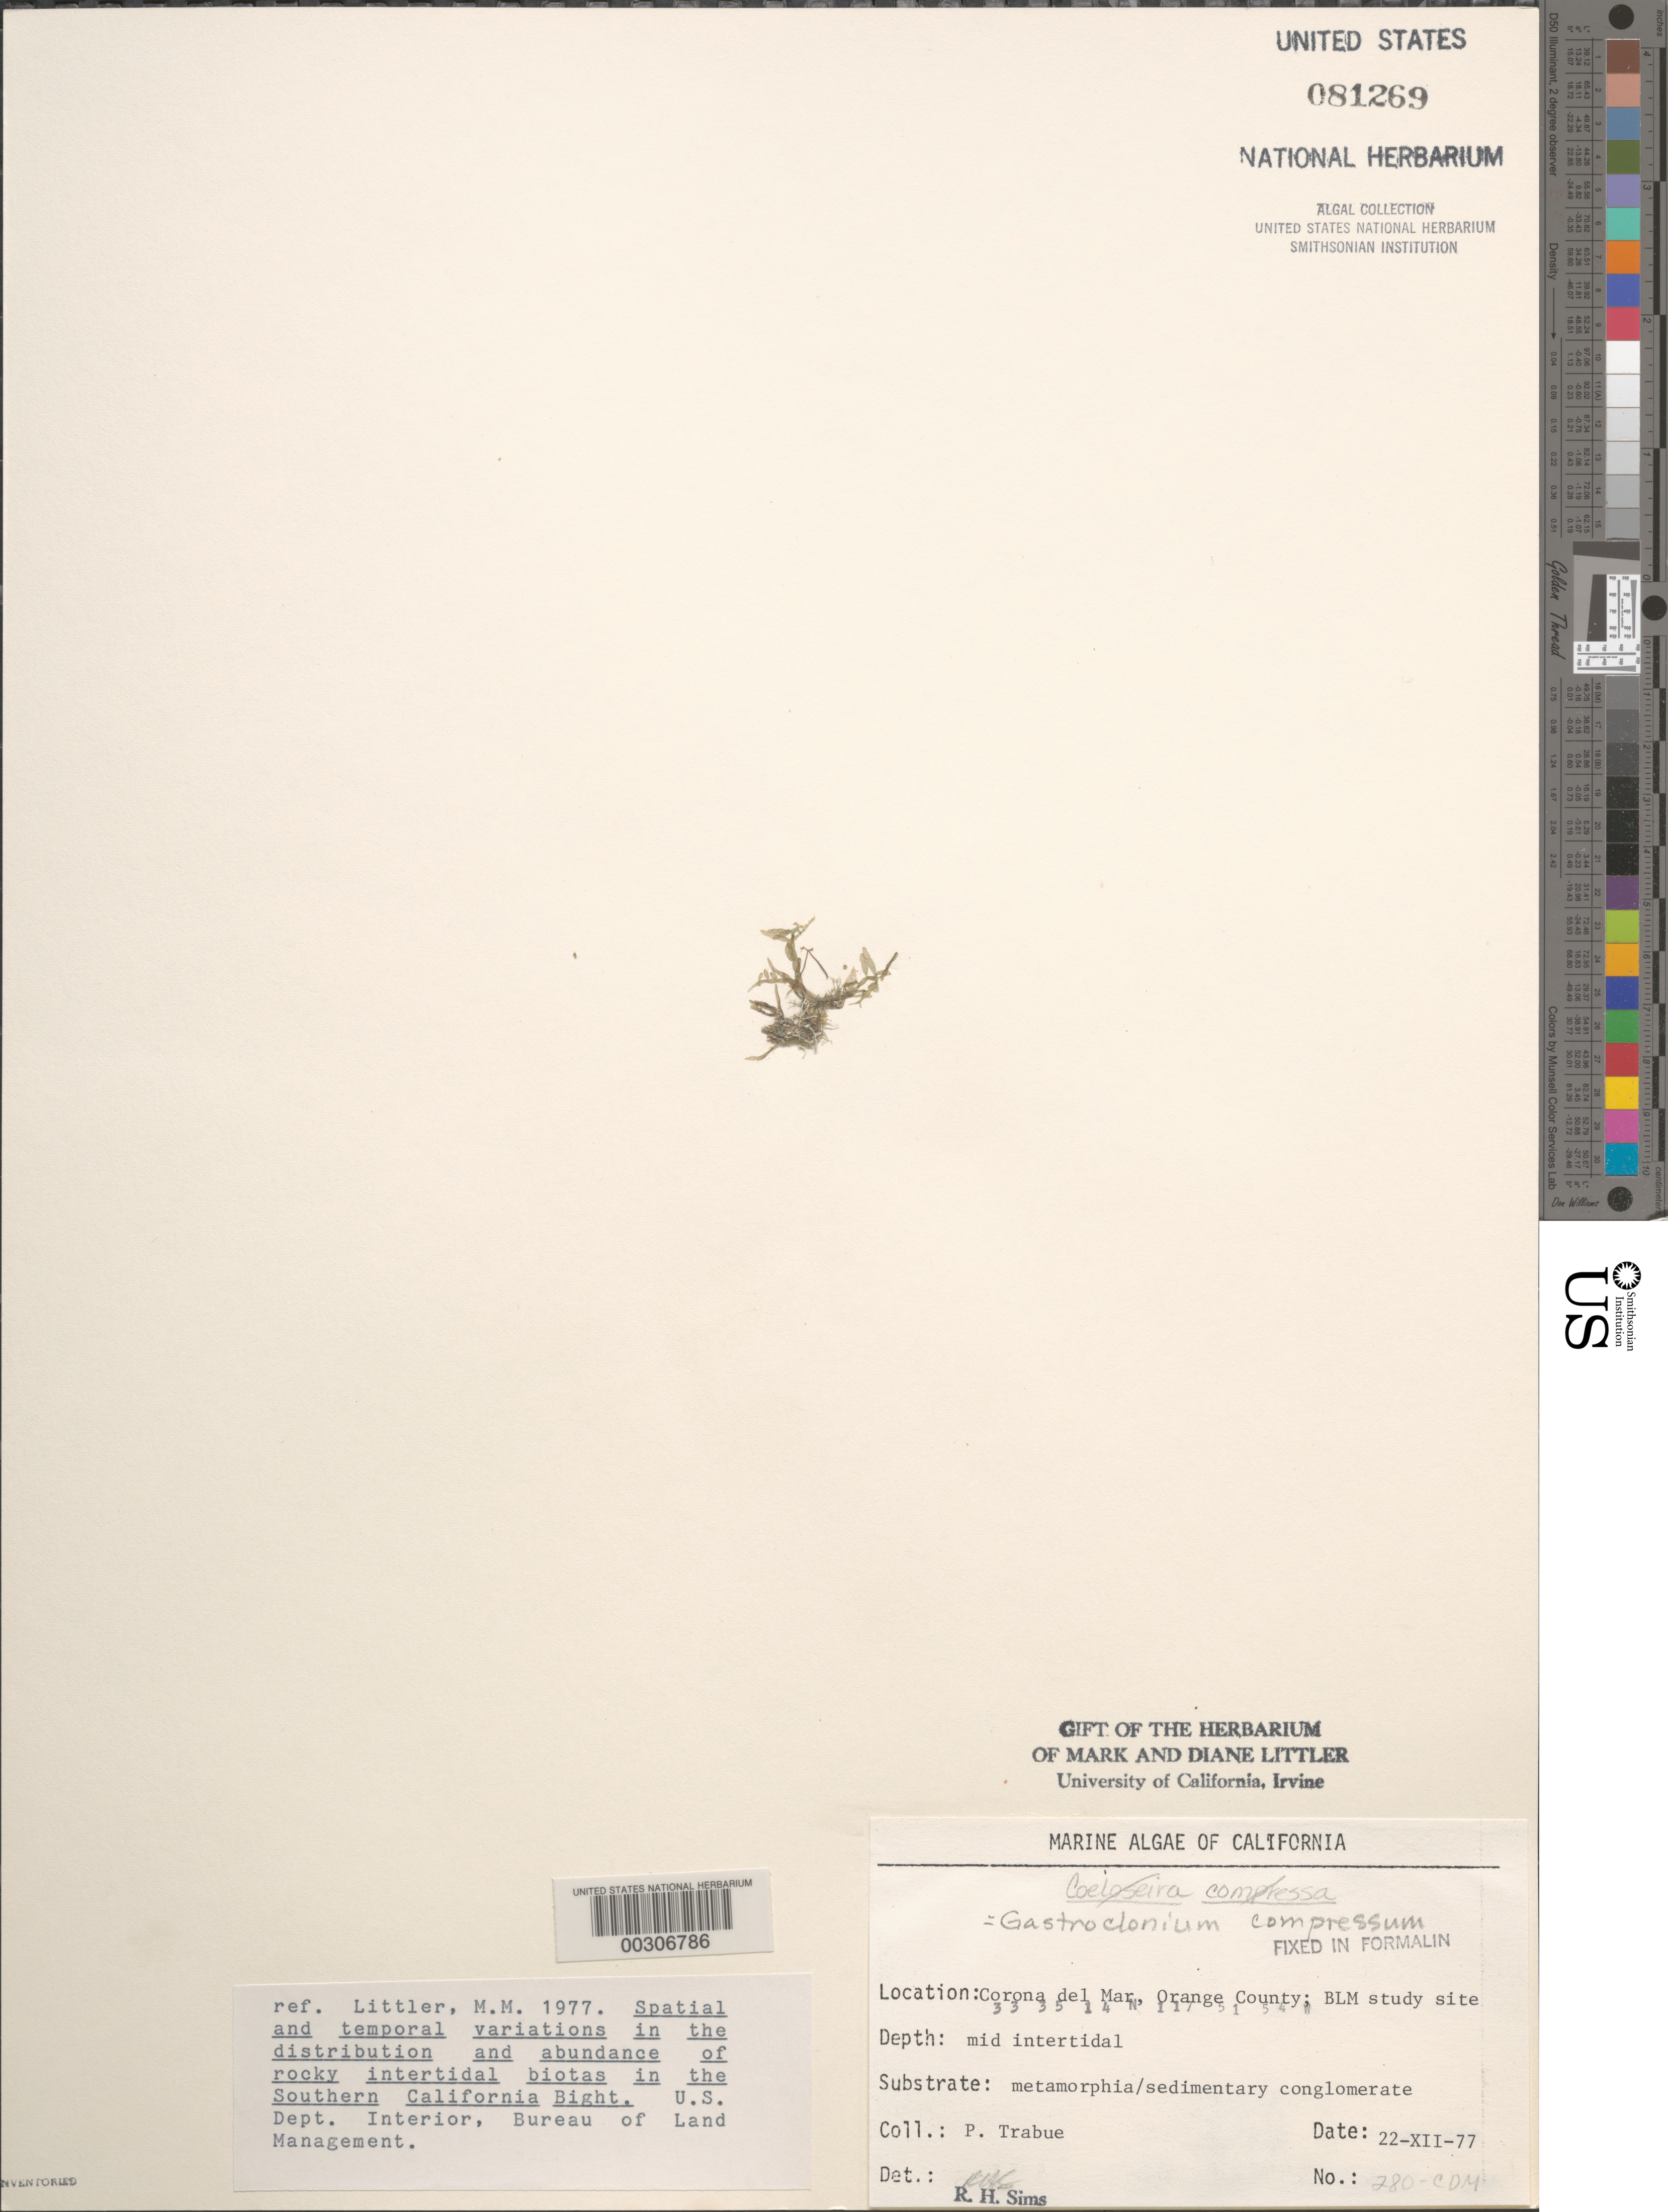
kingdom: Plantae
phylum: Rhodophyta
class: Florideophyceae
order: Rhodymeniales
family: Champiaceae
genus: Gastroclonium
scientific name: Gastroclonium compressum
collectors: P. J. Trabue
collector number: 280-cdm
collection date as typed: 22 Dec 1977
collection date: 1977-12-22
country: United States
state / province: California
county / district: Orange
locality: Corona del Mar, mouth of Morning Canyon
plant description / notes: BLM-SOCALBIGHT Rocky Intertidal Survey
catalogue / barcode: US 81269